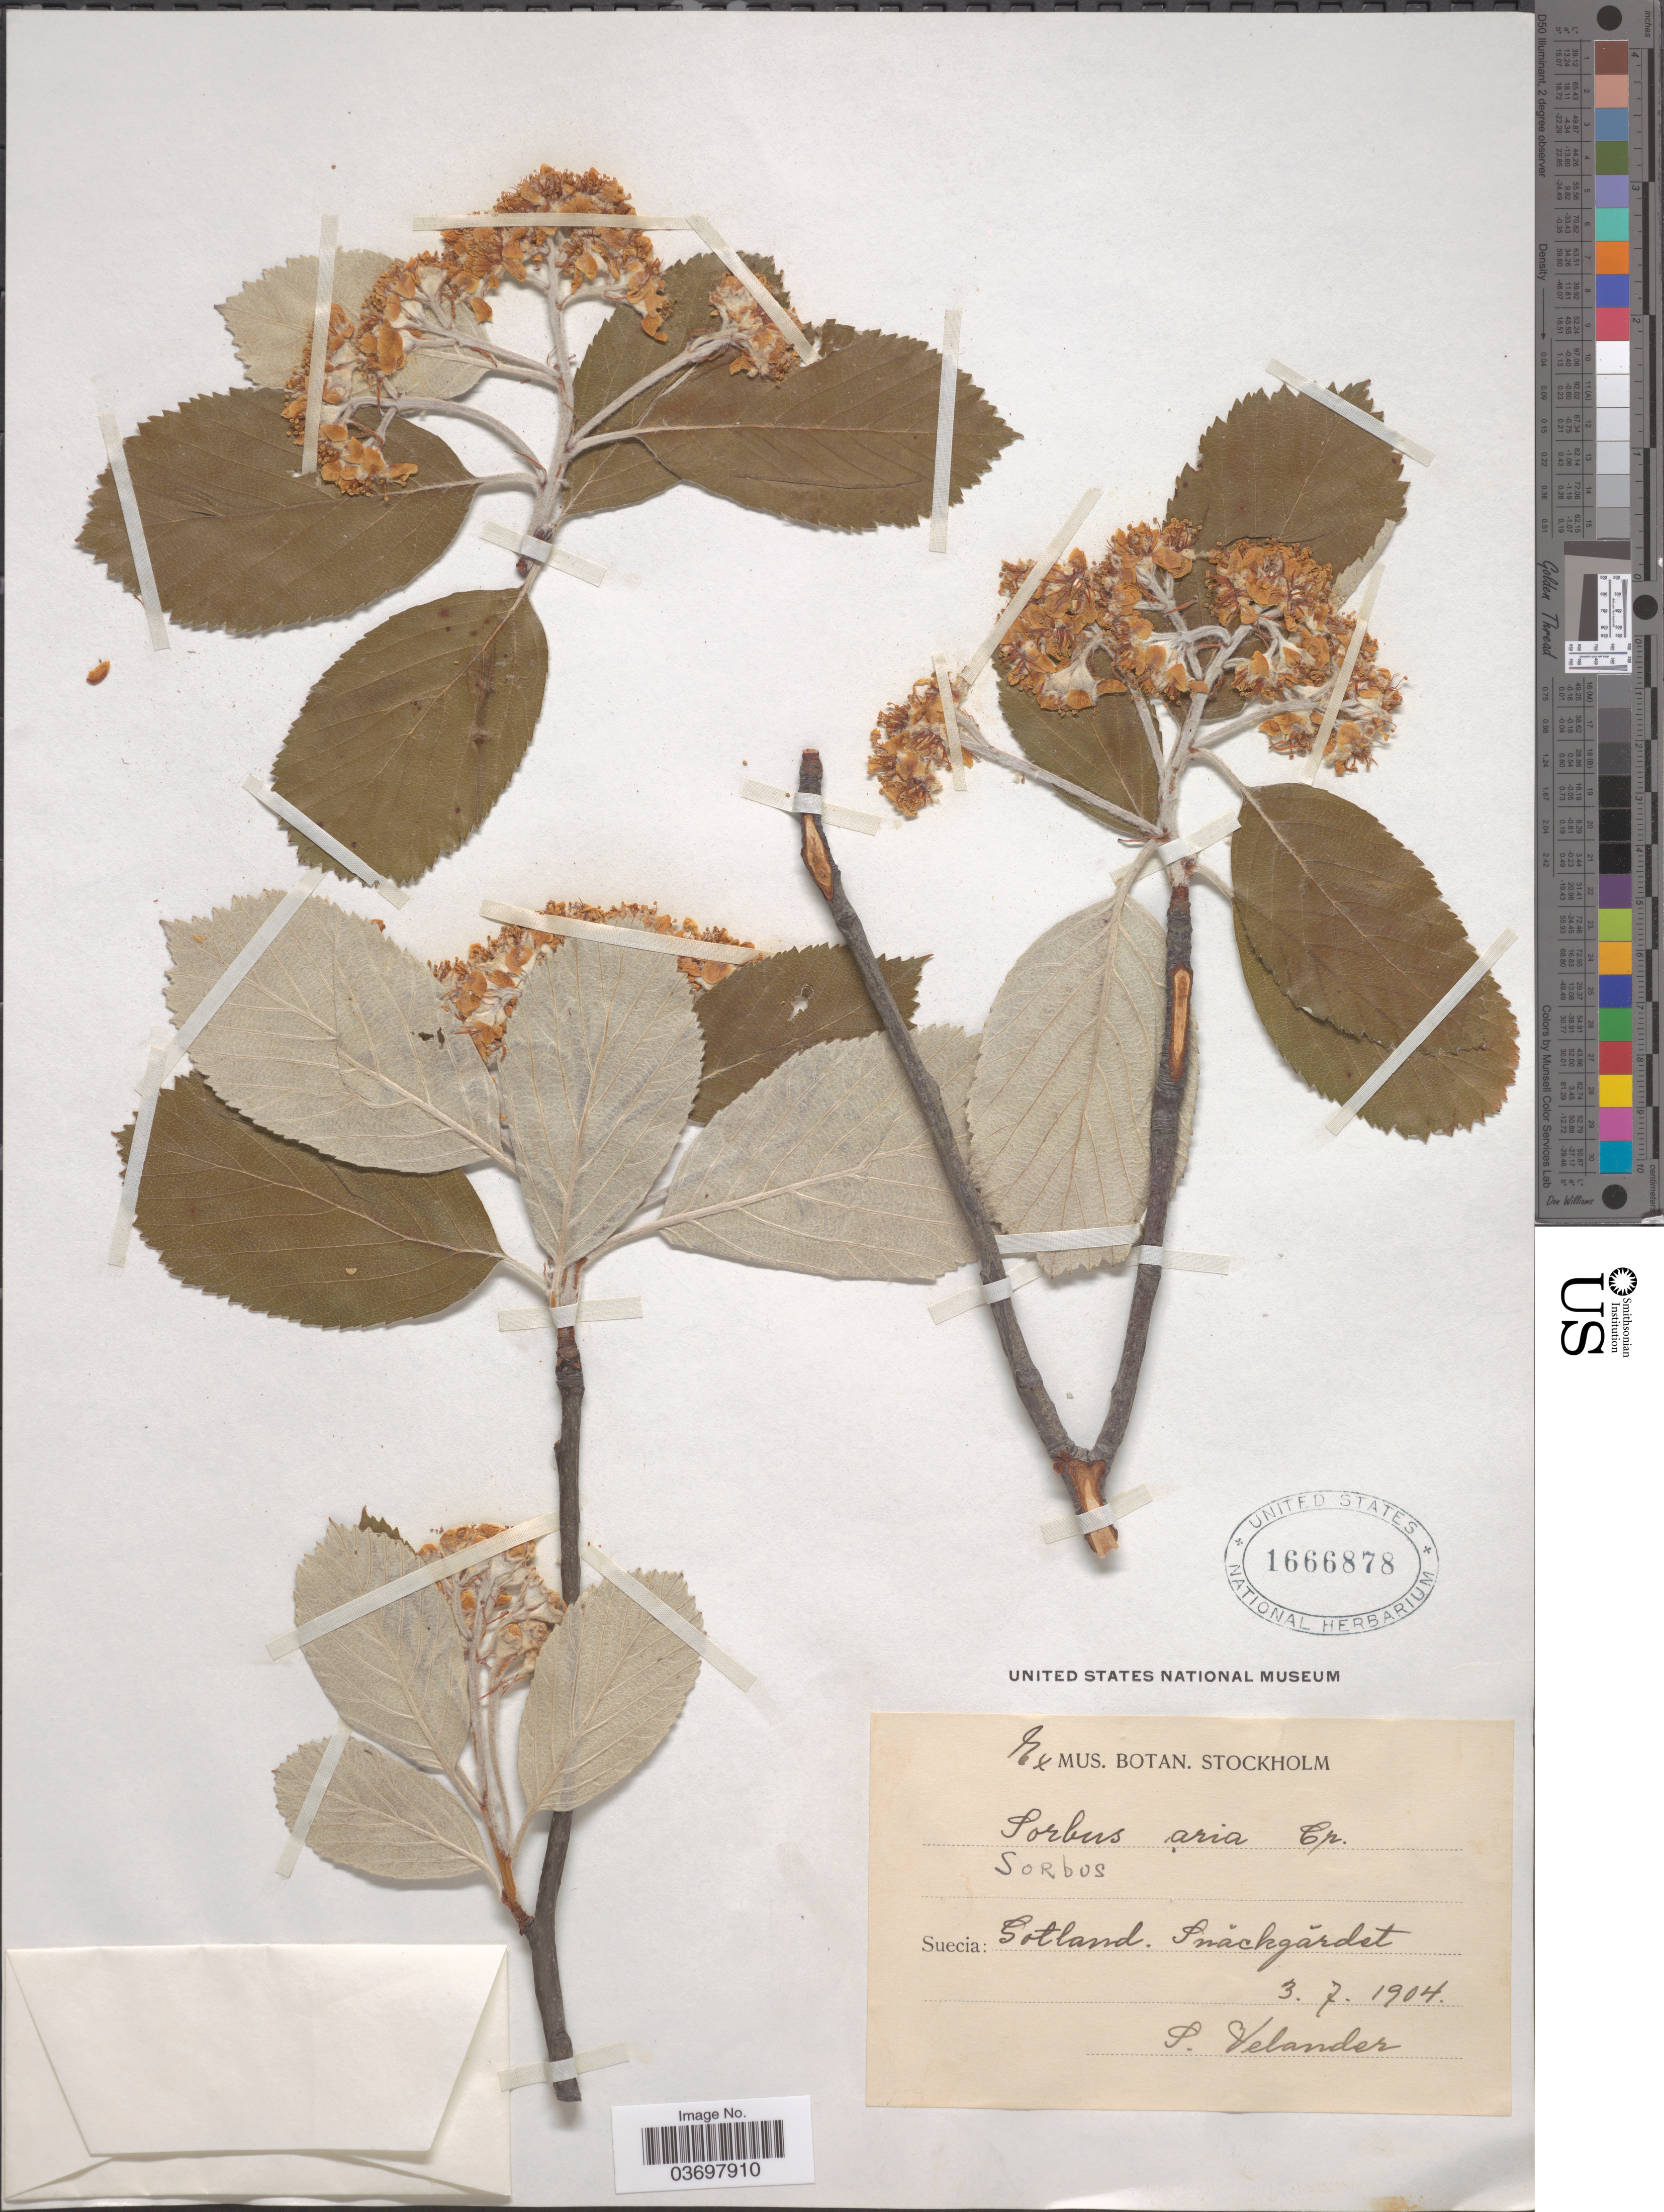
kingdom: Plantae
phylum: Tracheophyta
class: Magnoliopsida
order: Rosales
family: Rosaceae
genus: Sorbus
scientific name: Sorbus aria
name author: (L.) Crantz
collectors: S. Velander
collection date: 1904-07-03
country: Sweden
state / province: Gotland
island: Gotland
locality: Suecia: Gotland. Snăckgărdet.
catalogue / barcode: US 1666878